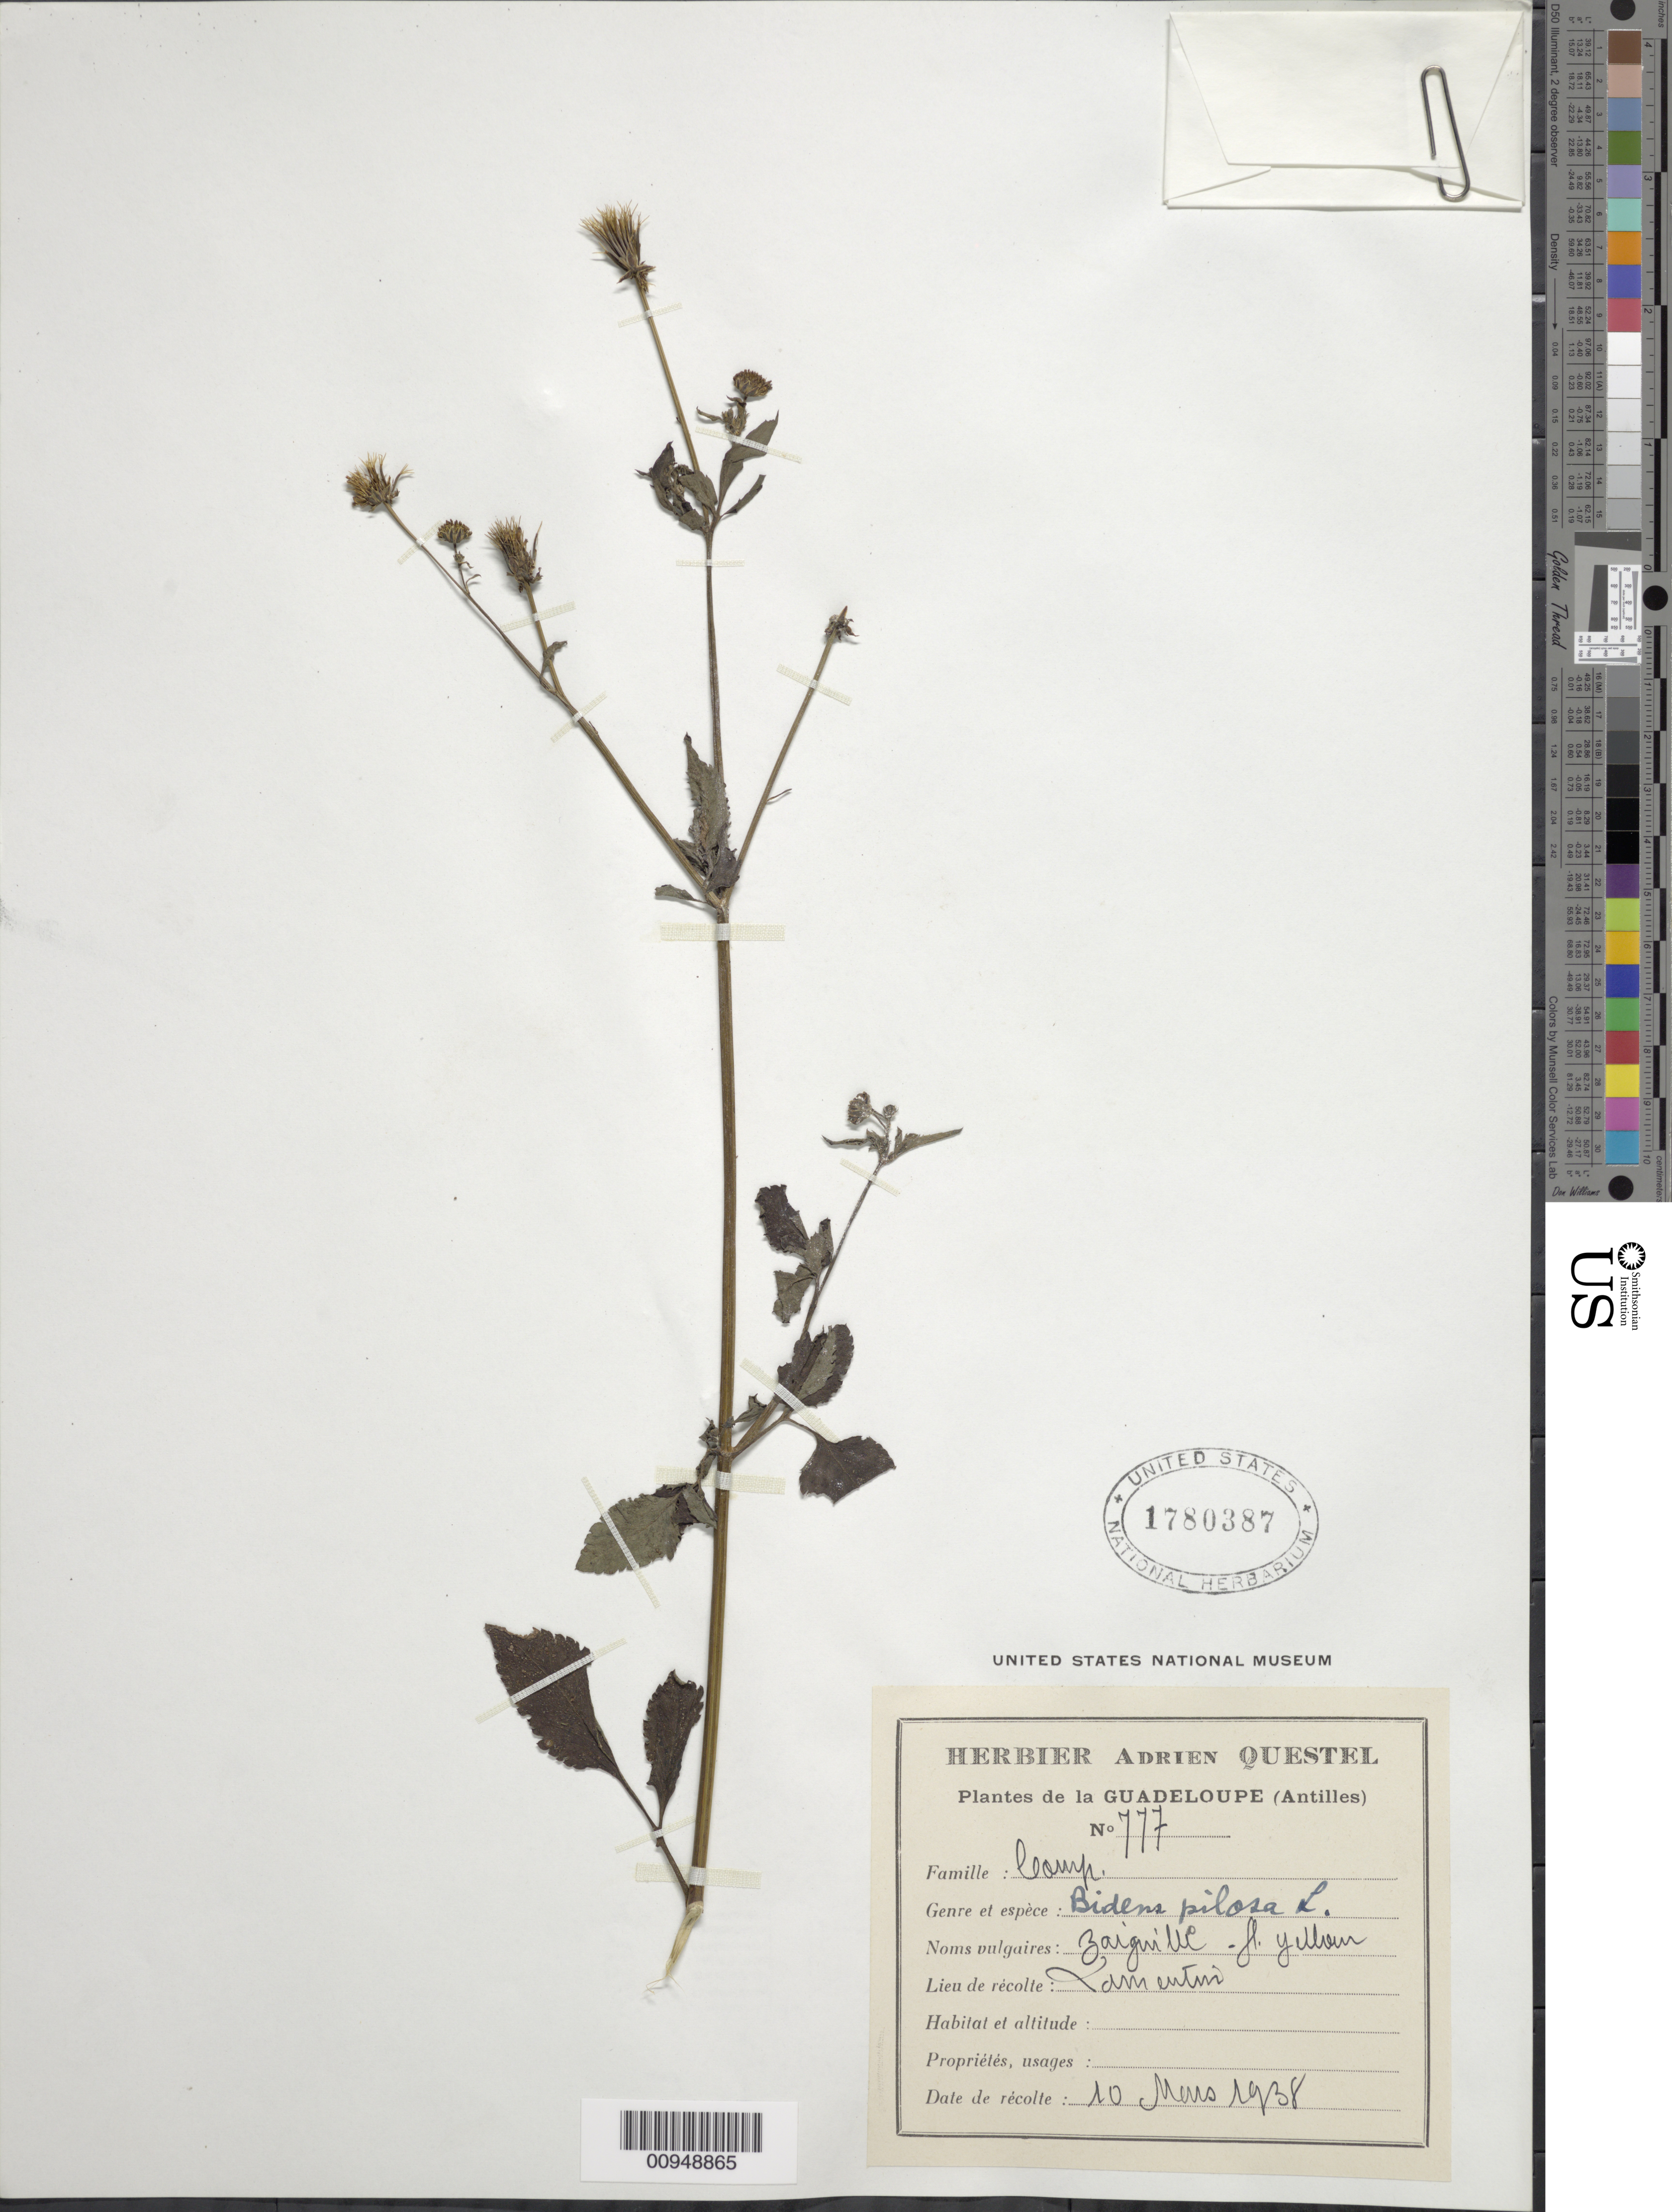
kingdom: Plantae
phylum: Tracheophyta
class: Magnoliopsida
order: Asterales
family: Asteraceae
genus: Bidens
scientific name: Bidens pilosa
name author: L.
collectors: A. Questel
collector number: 777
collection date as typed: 10 Mar 1938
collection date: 1938-03-10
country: Guadeloupe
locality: Lamentin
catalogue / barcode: US 1780387